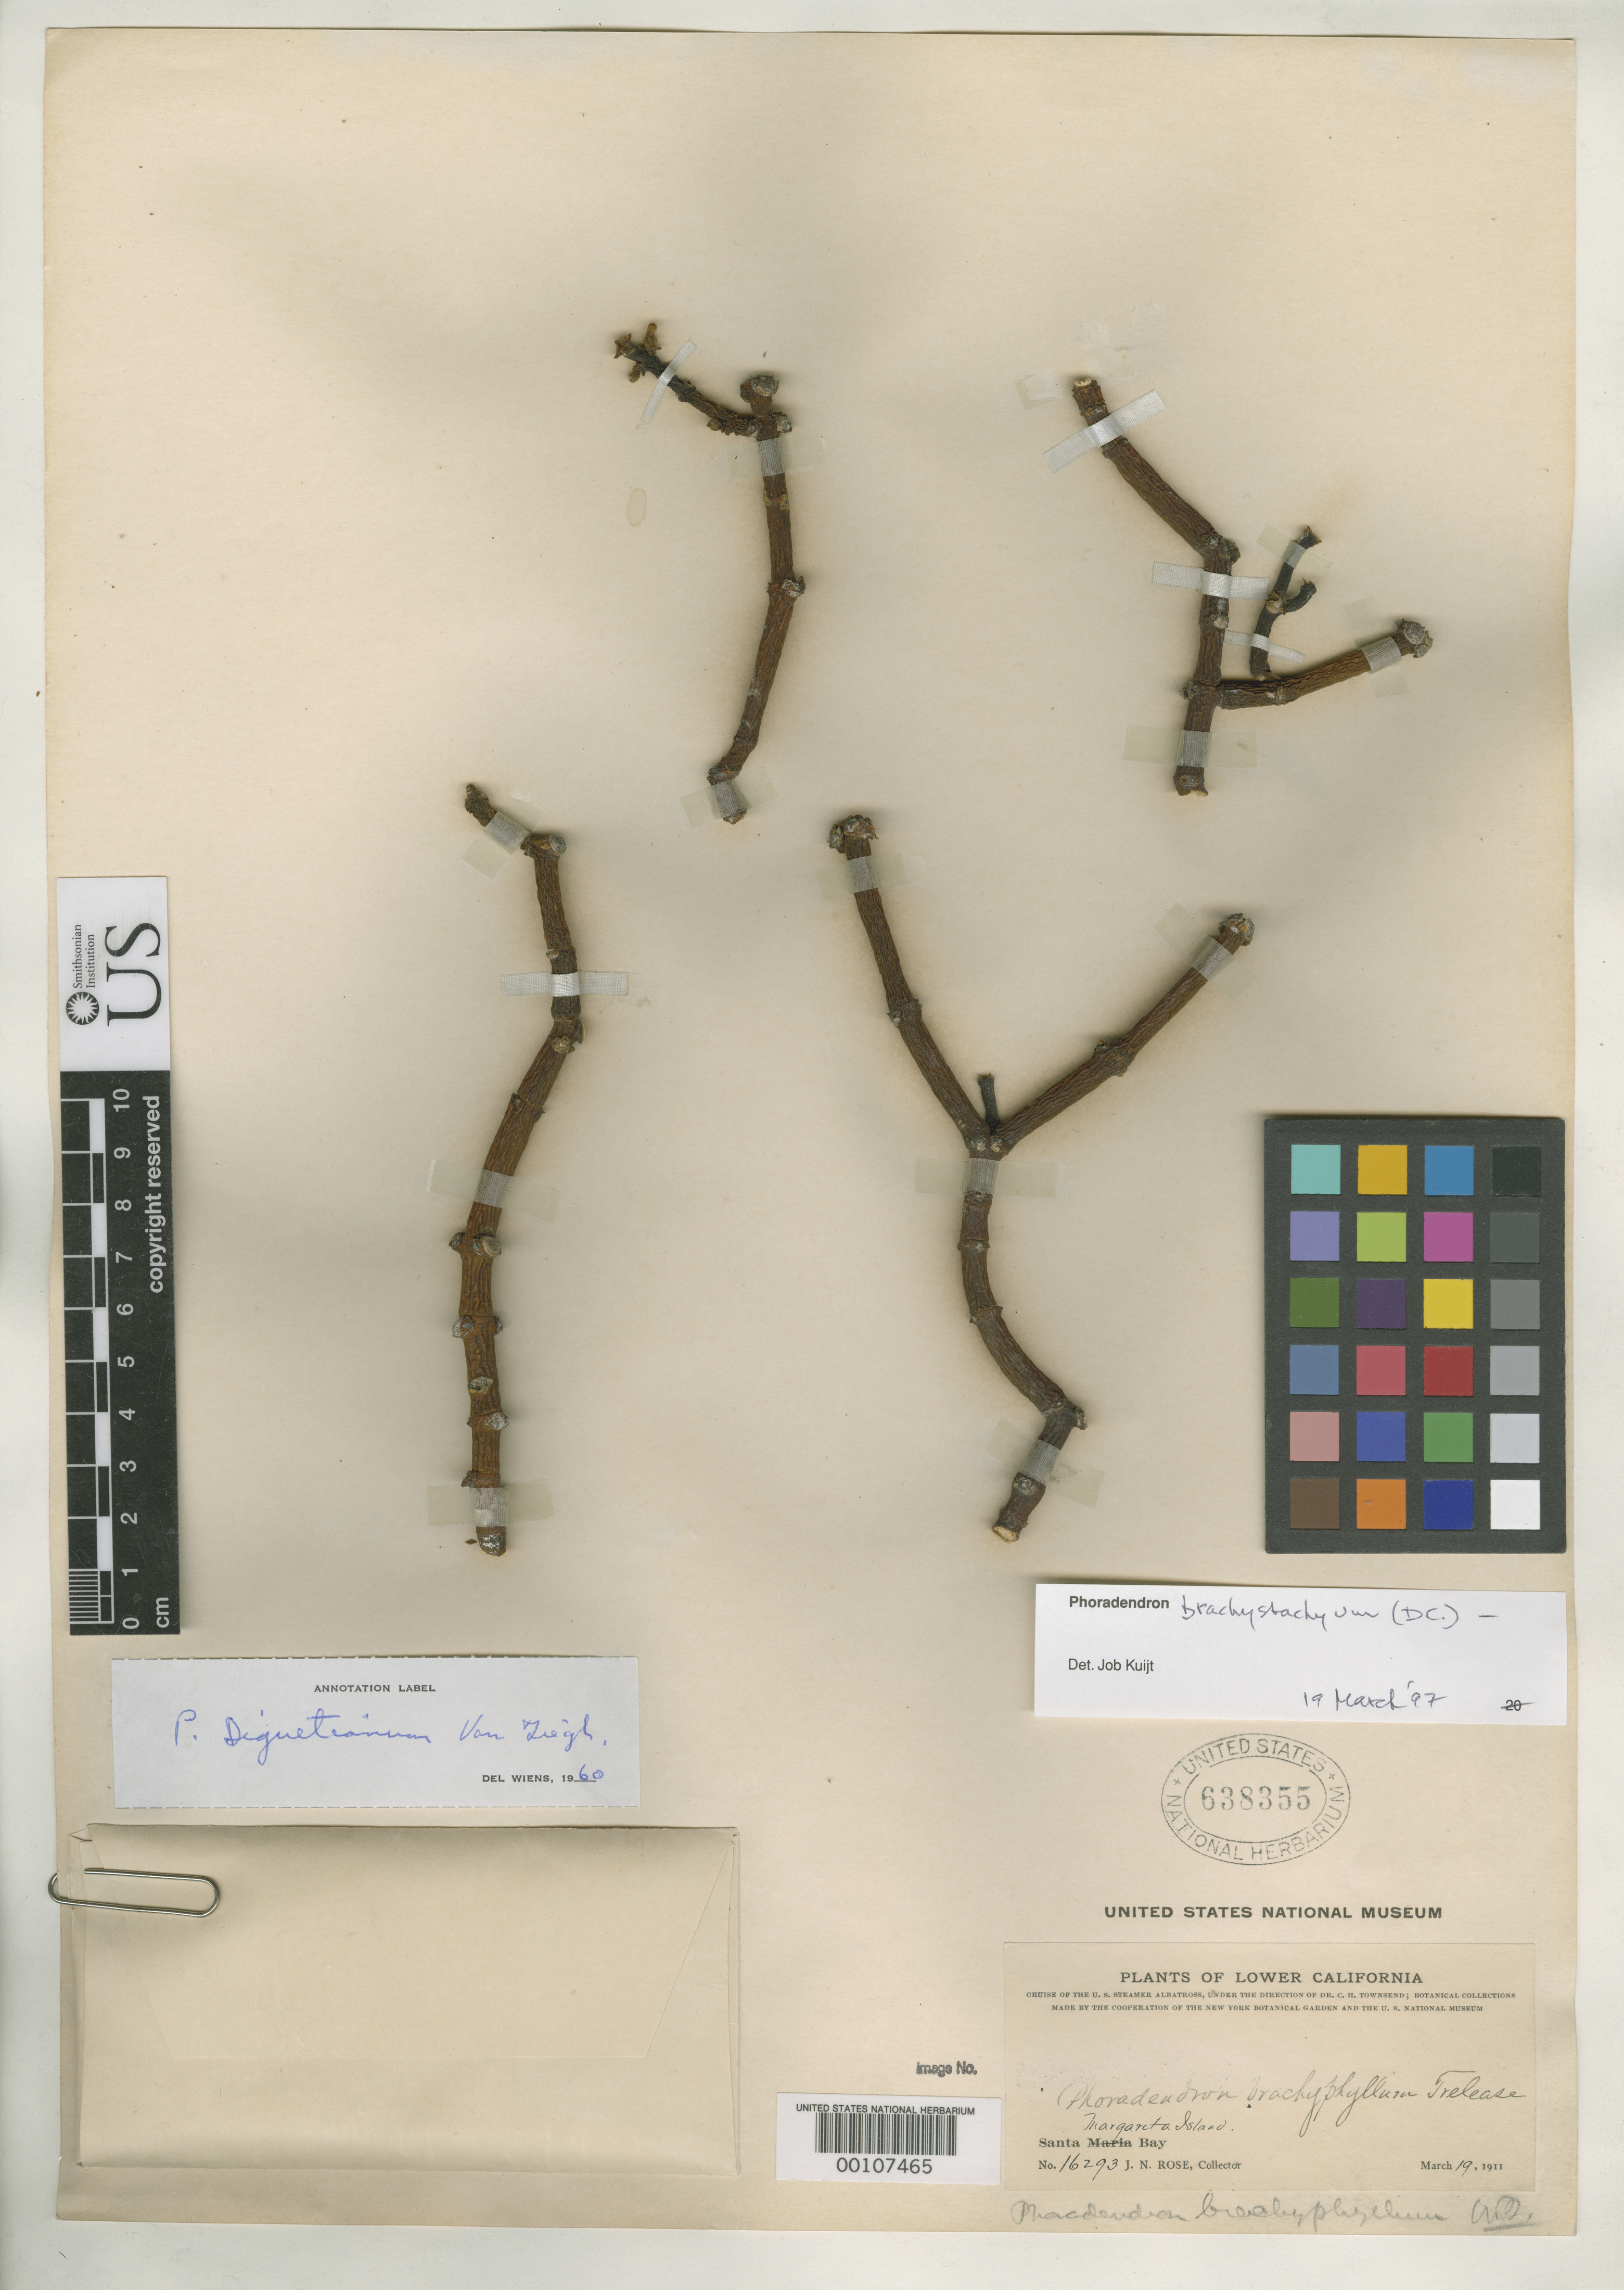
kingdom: Plantae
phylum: Tracheophyta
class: Magnoliopsida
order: Santalales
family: Viscaceae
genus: Phoradendron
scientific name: Phoradendron brachyphyllum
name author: Trel.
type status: Isotype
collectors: J. N. Rose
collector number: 16293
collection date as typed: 19 Mar 1911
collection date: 1911-03-19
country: Mexico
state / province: Baja California Sur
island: Margarita Island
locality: Santa Maria Bay.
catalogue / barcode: US 638355